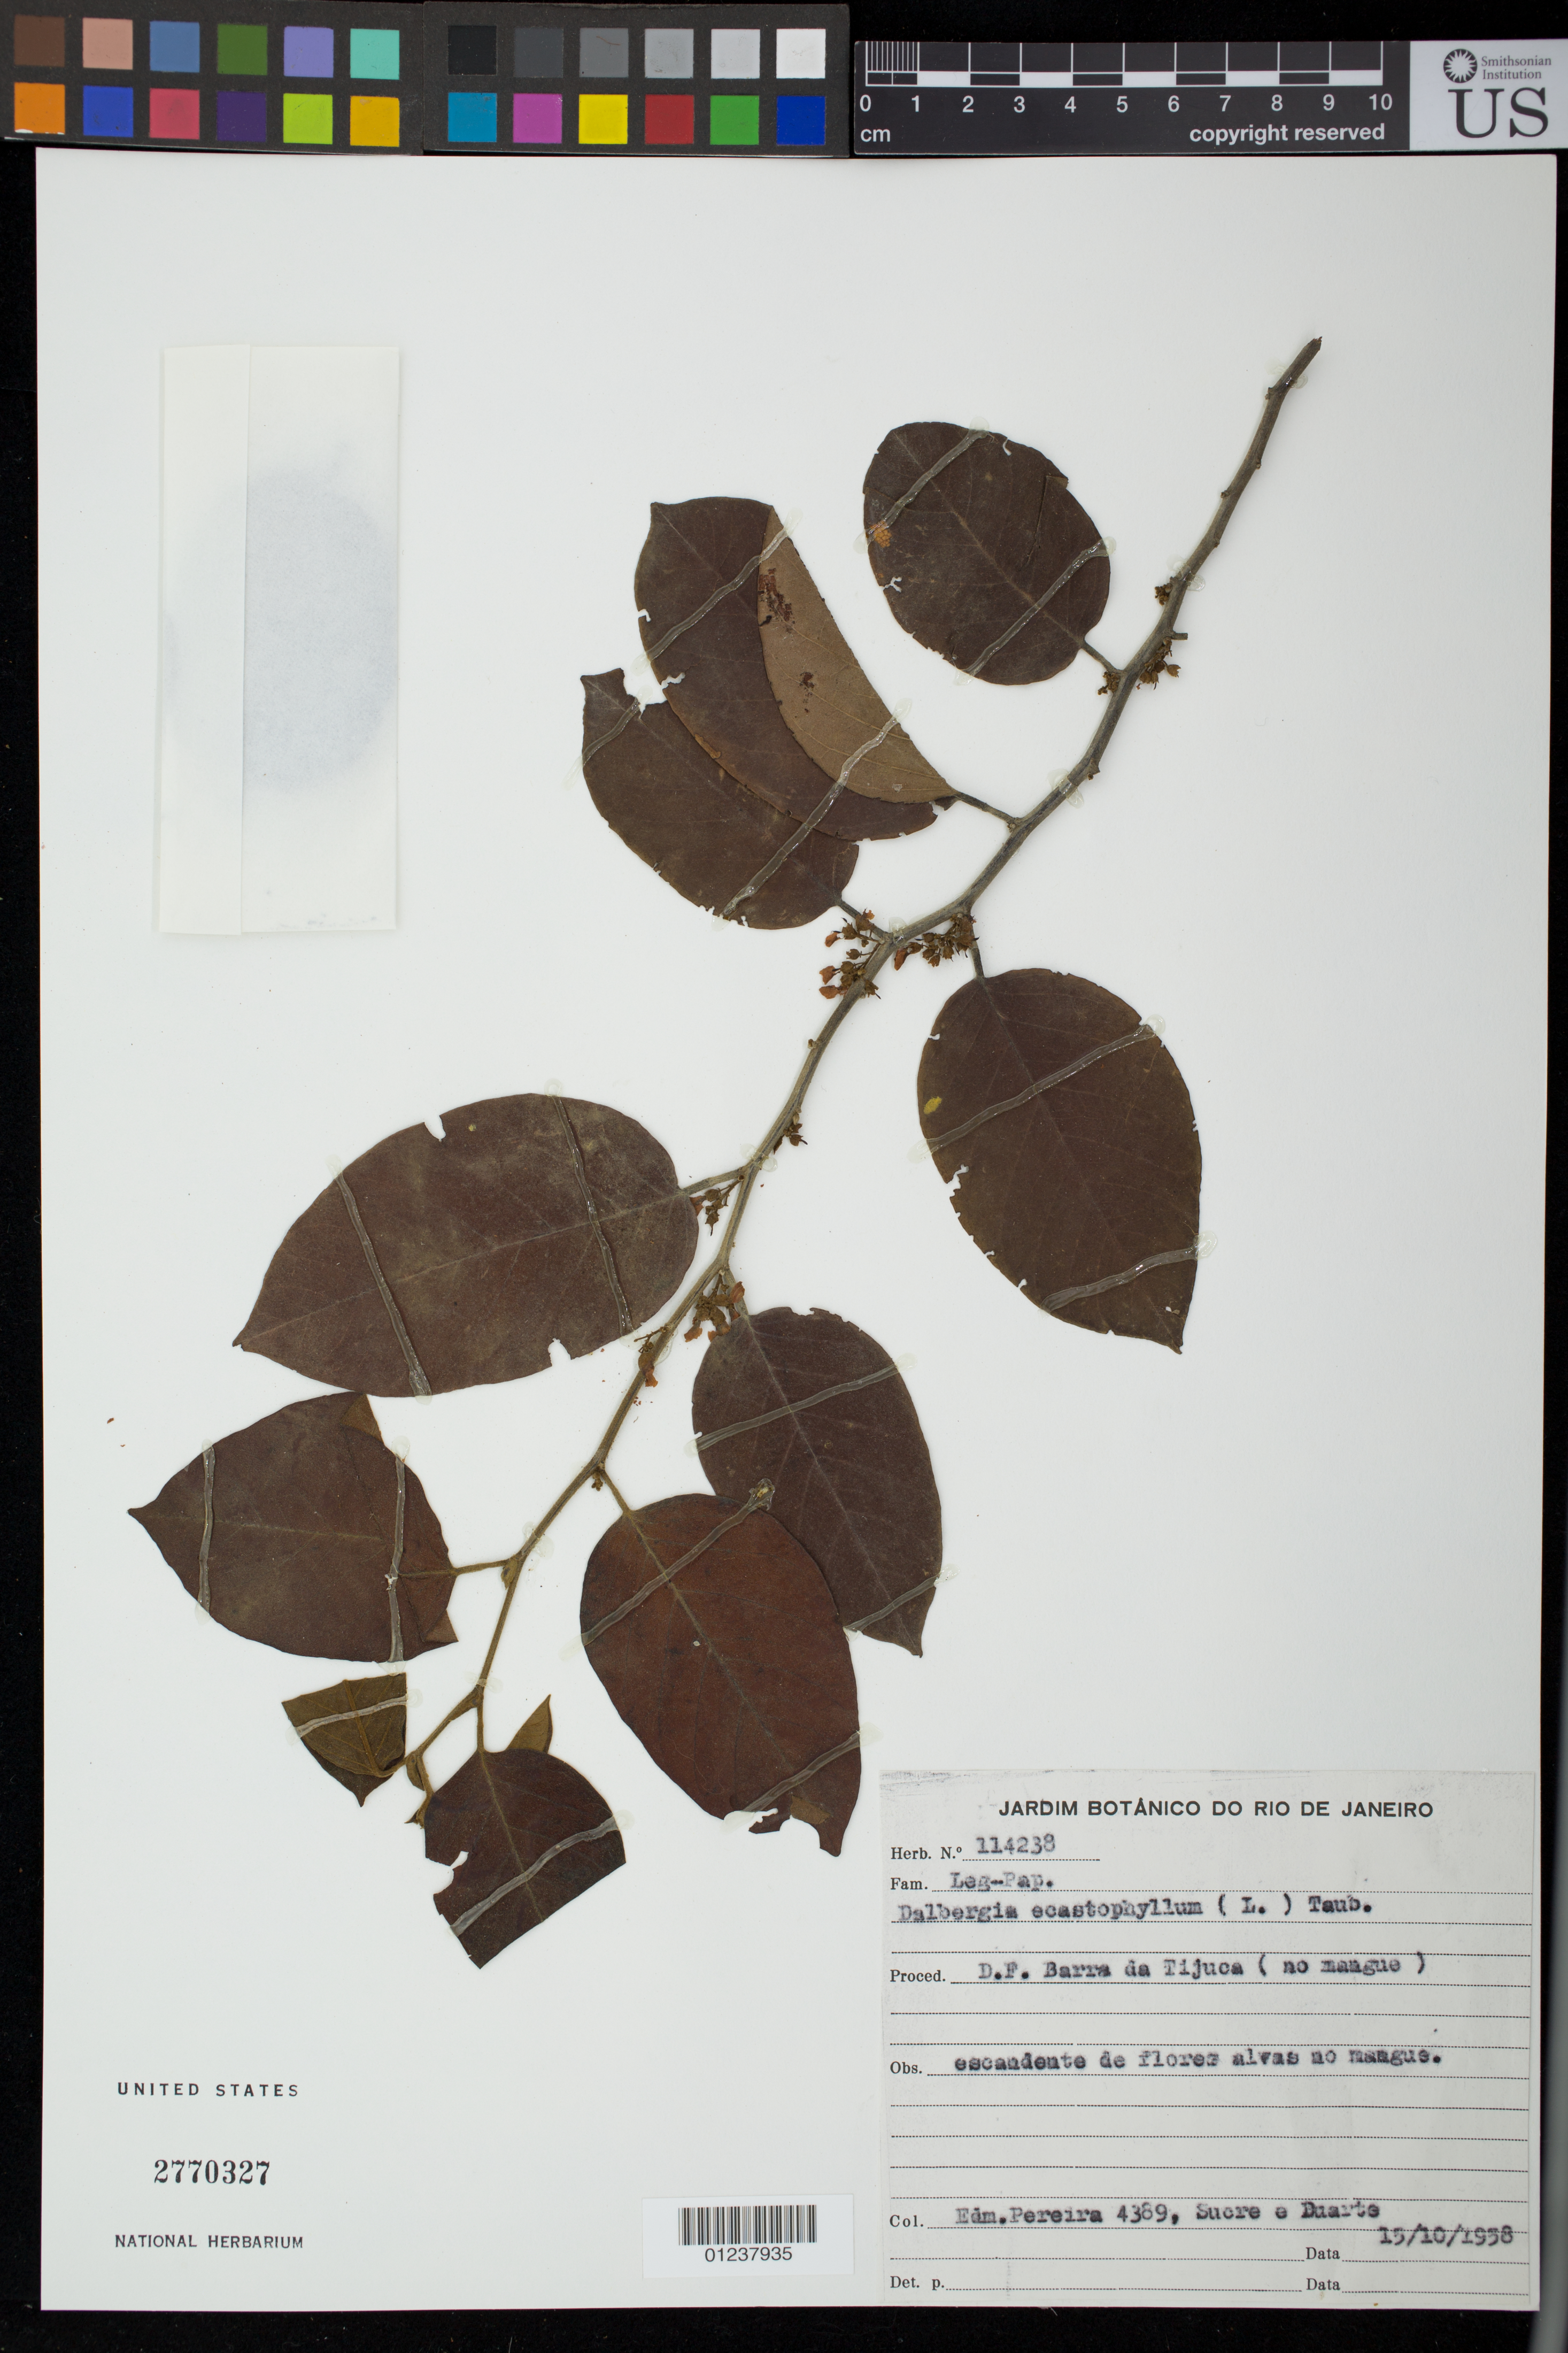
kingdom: Plantae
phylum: Tracheophyta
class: Magnoliopsida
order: Fabales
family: Fabaceae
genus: Dalbergia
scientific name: Dalbergia ecastaphyllum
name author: (L.) Taub.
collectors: E. Pereira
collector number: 4389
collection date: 1958-10-15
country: Brazil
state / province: Rio de Janeiro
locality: D.F. Barra da Tijuca (no mangue)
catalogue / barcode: US 2770327